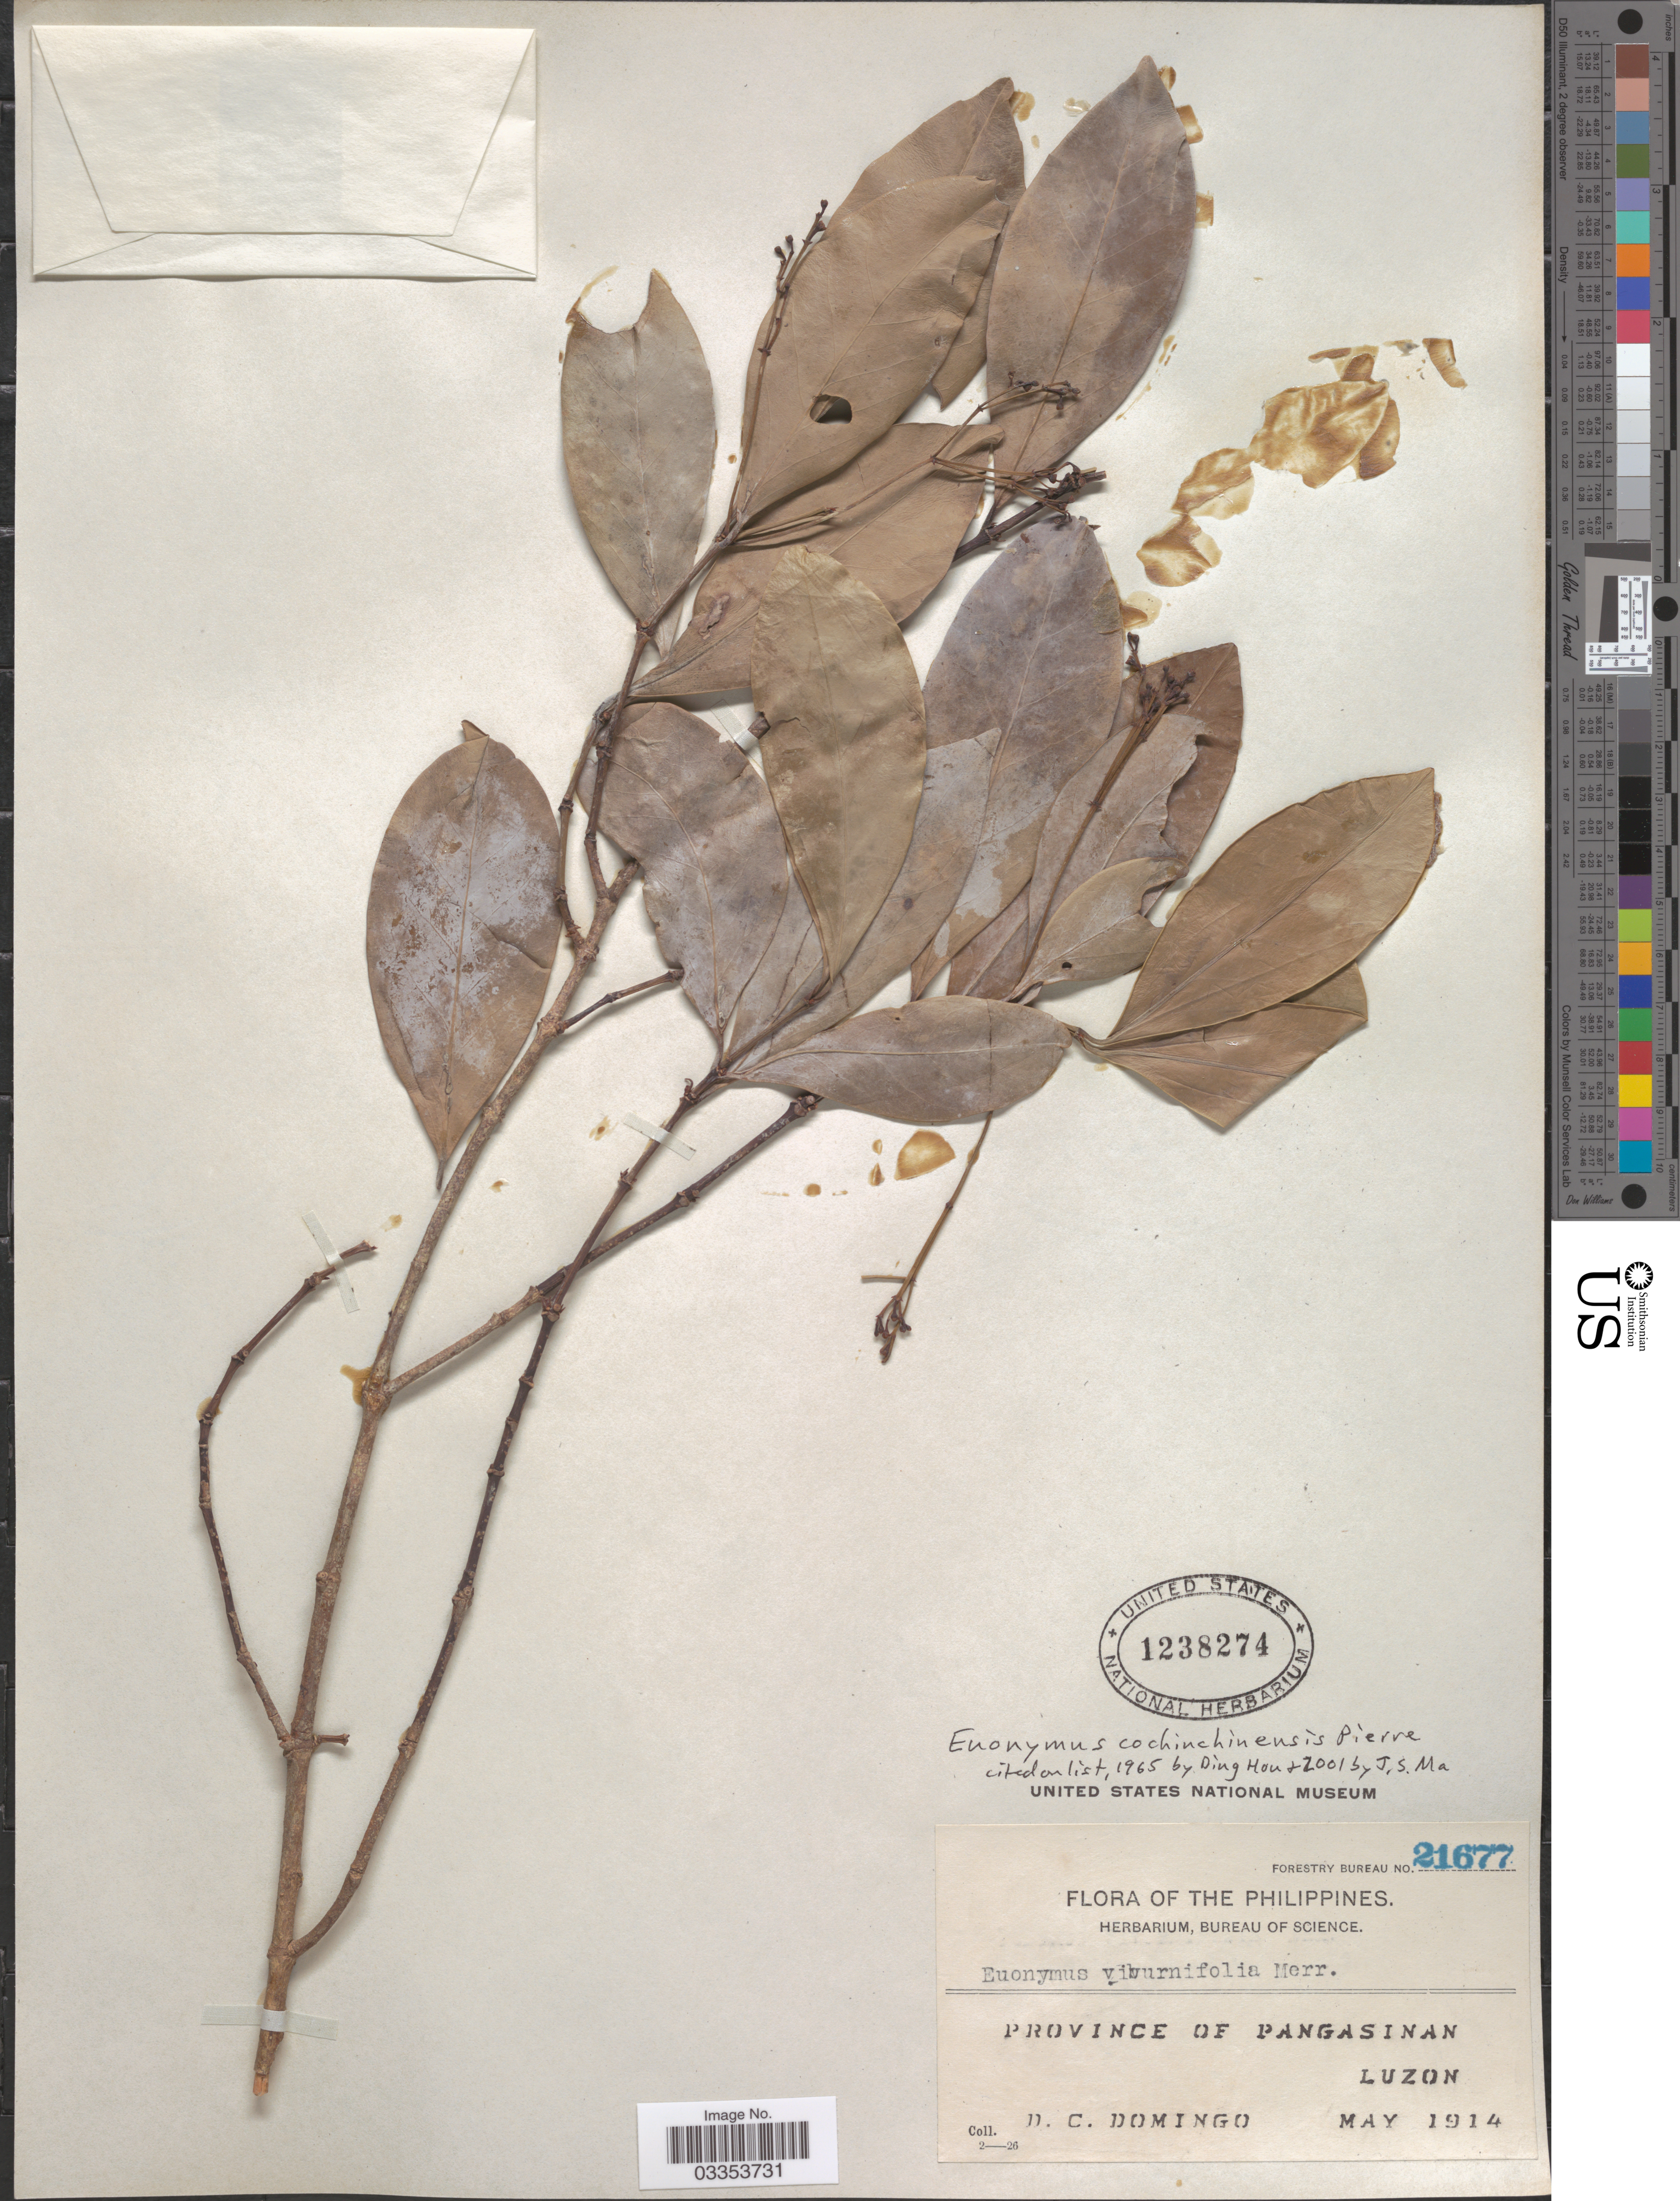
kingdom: Plantae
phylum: Tracheophyta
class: Magnoliopsida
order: Celastrales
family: Celastraceae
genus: Euonymus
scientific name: Euonymus cochinchinensis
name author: Pierre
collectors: D. Domingo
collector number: Forestry Bureau 21677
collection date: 1914-05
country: Philippines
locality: Province of Pangasinan, Luzon.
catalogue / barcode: US 1238274